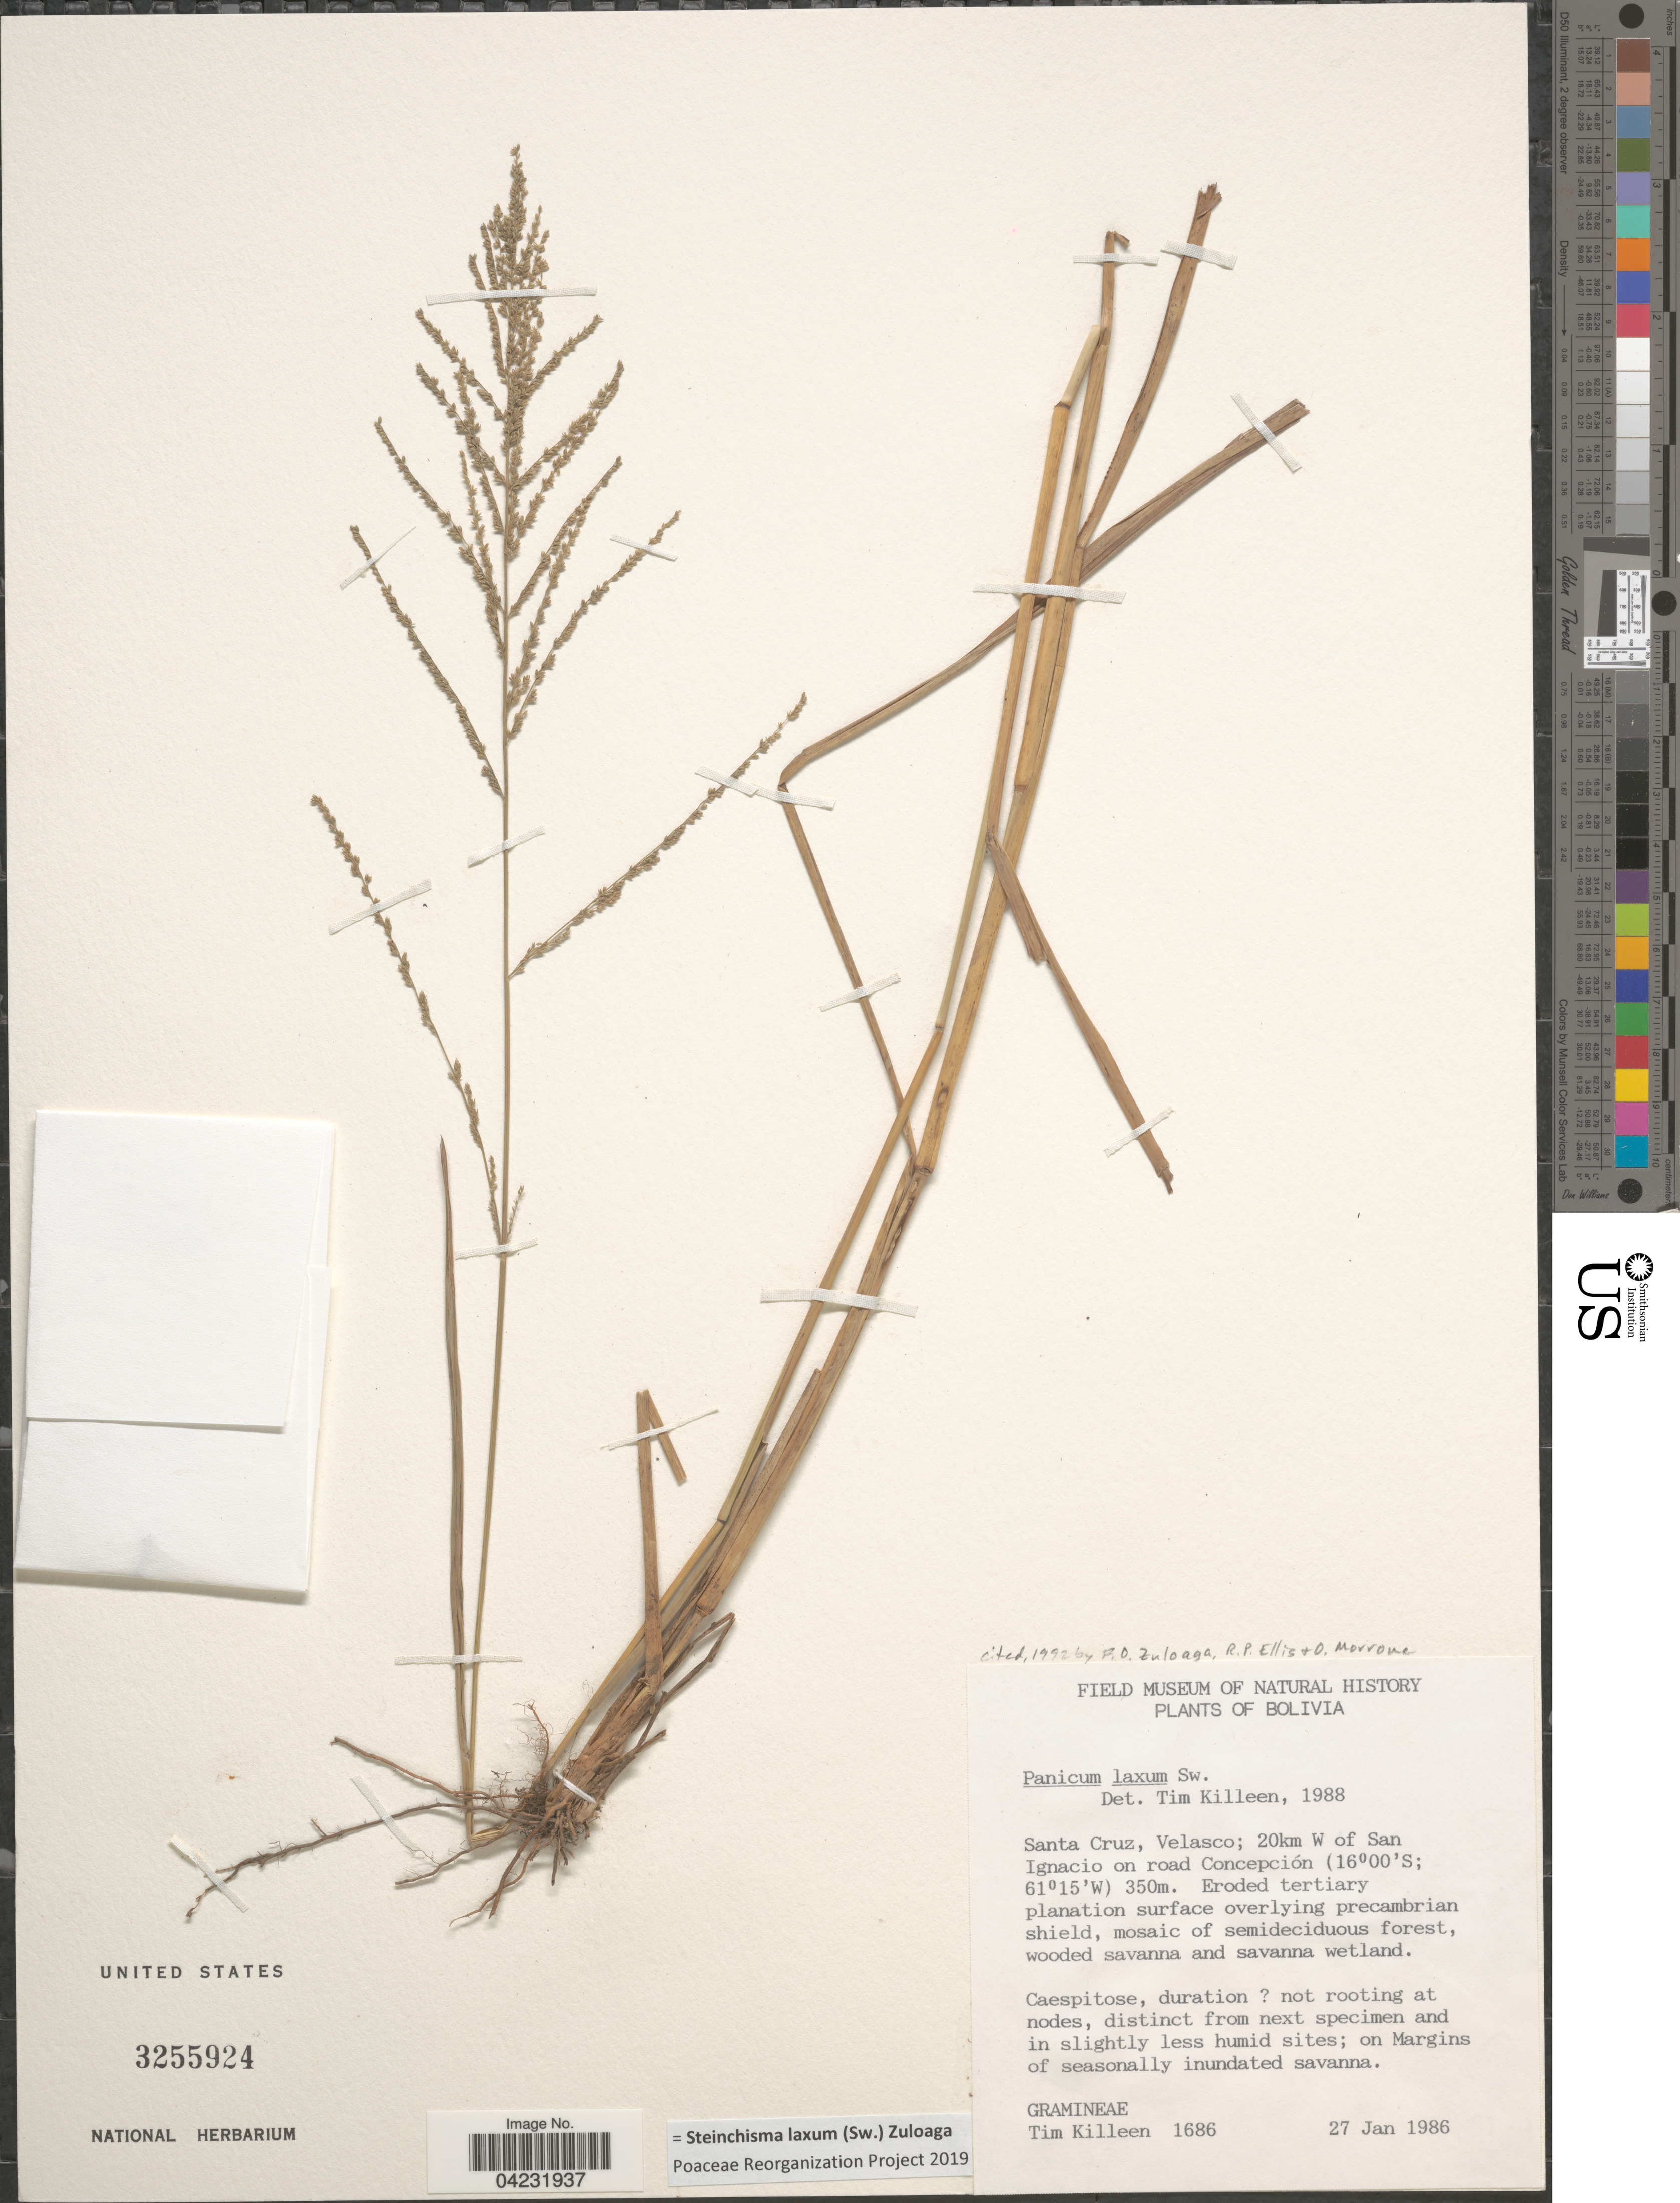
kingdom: Plantae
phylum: Tracheophyta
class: Liliopsida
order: Poales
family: Poaceae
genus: Steinchisma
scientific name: Steinchisma laxum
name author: (Sw.) Zuloaga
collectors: T. J. Killeen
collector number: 1686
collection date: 1986-01-27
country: Bolivia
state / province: Santa Cruz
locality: Velasco; 20km W of San Ignacio on road Concepción.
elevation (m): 350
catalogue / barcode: US 3255924